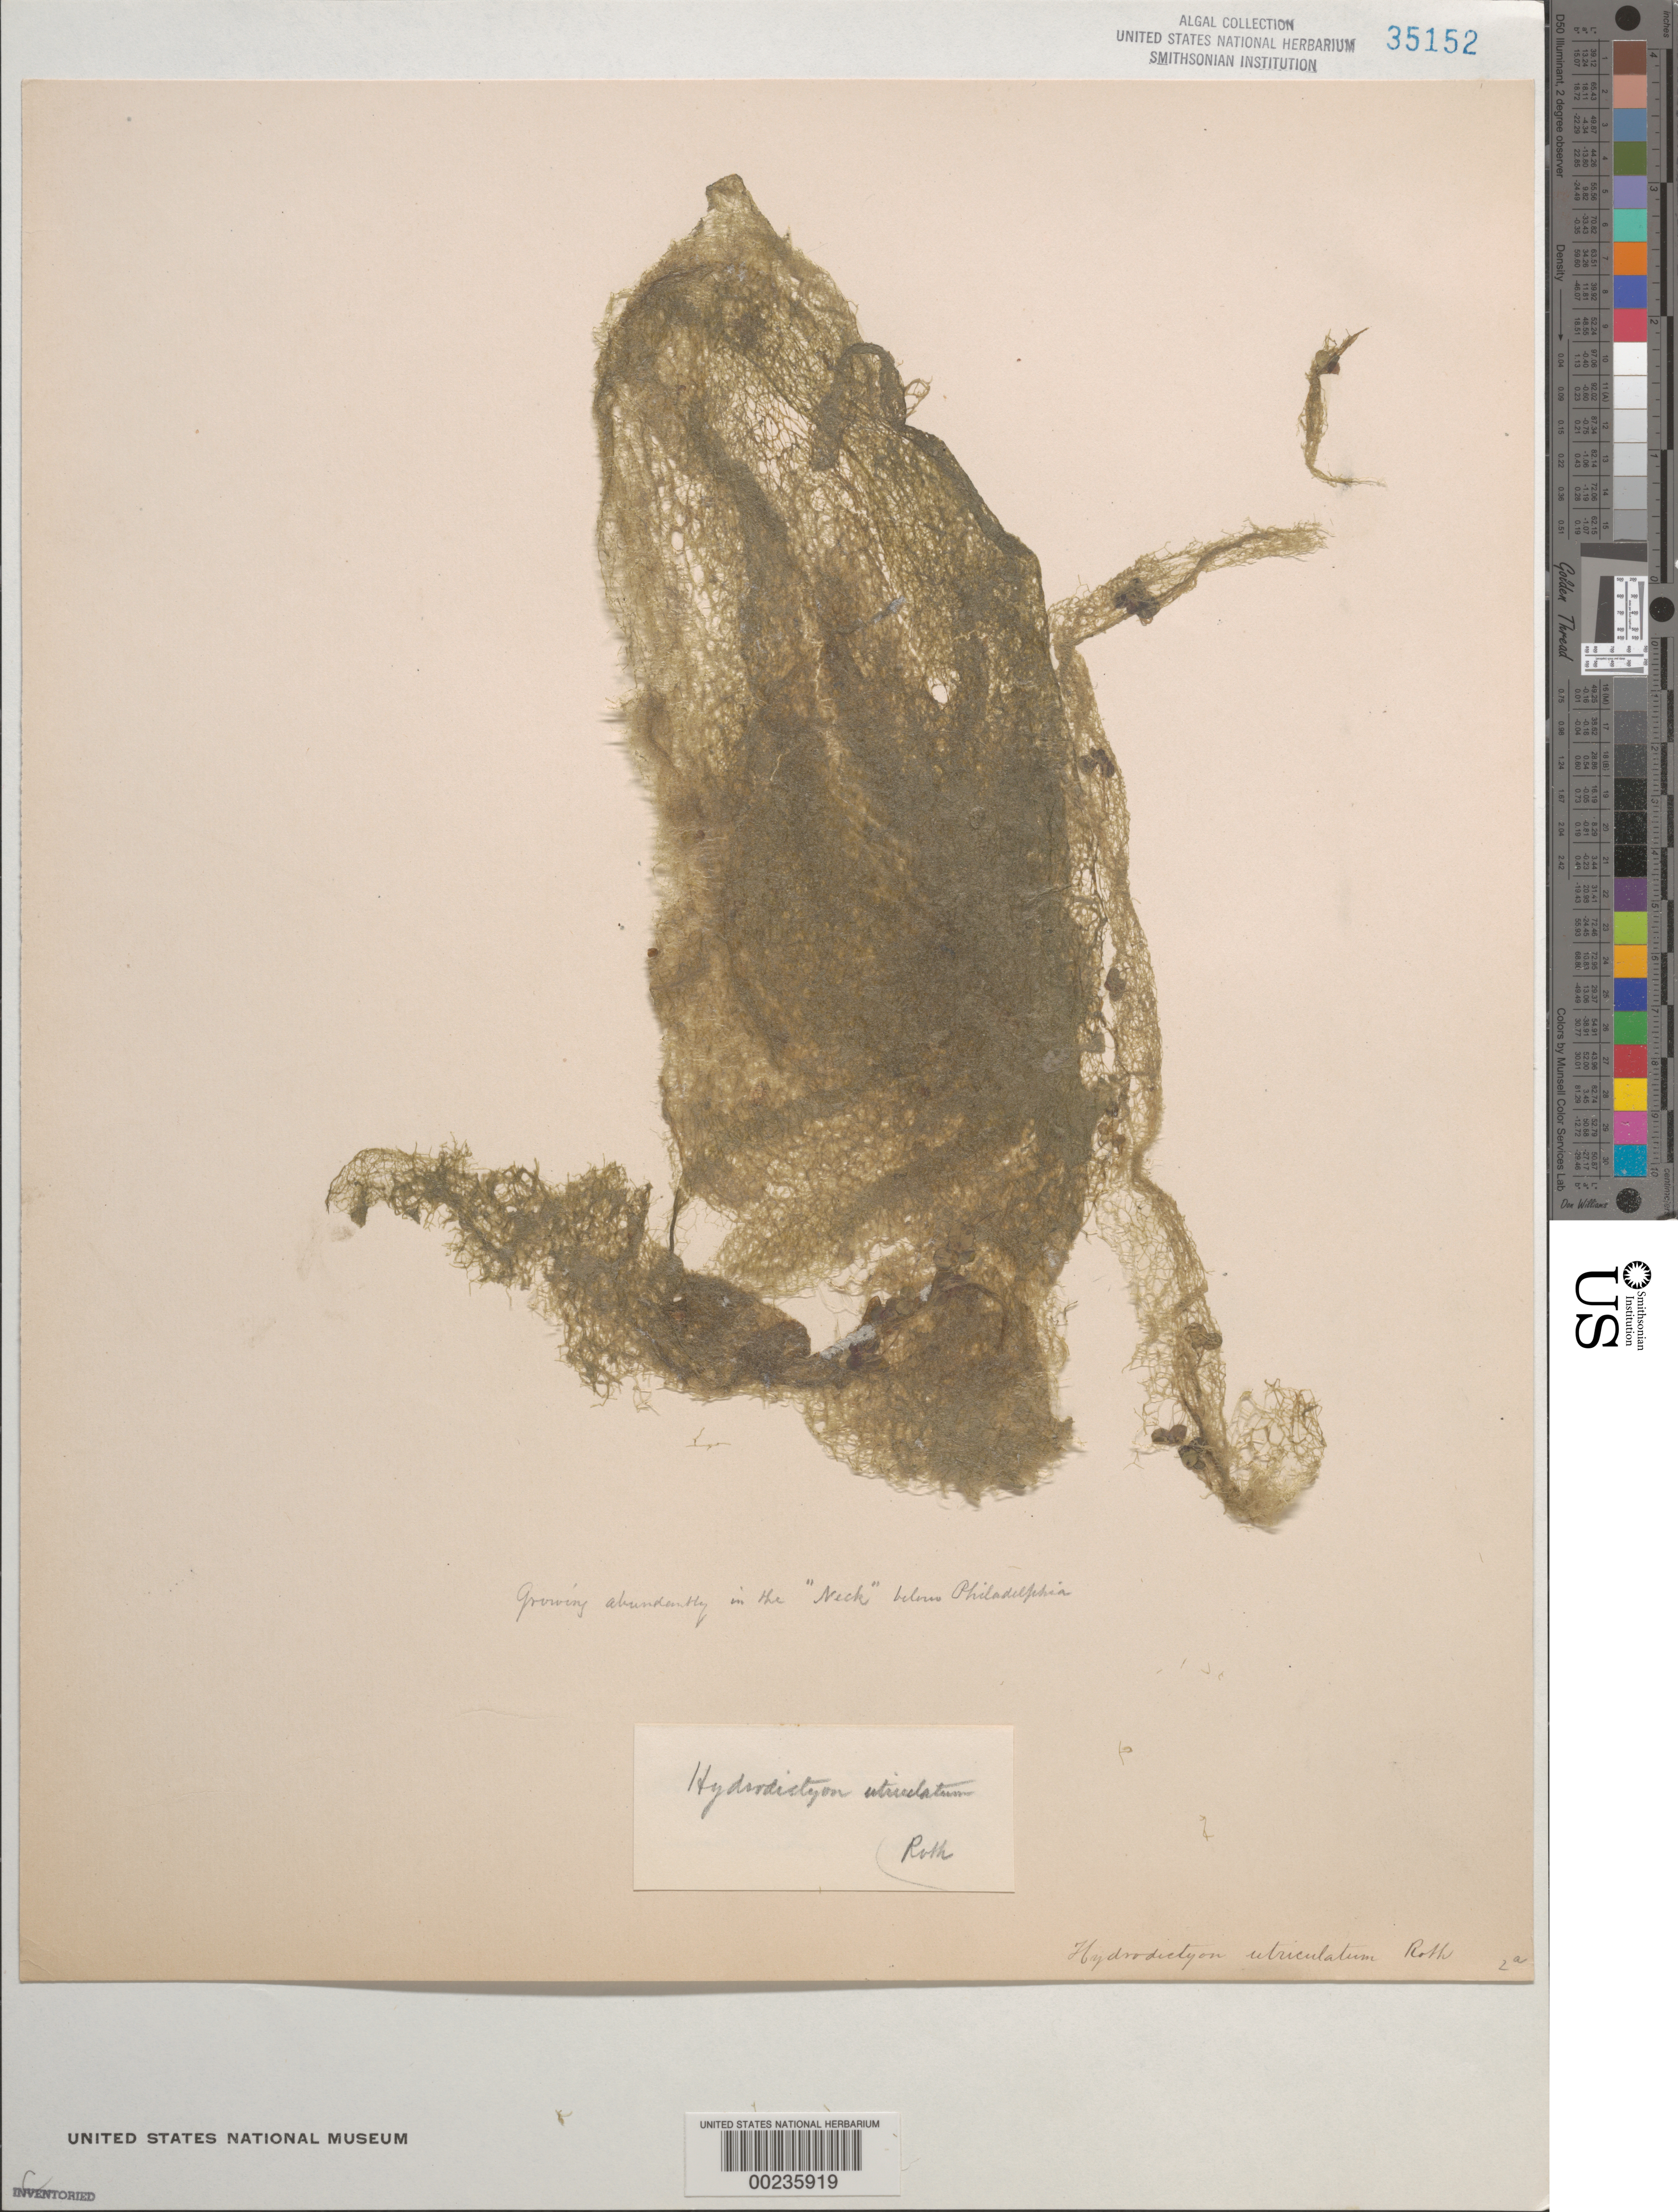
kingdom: Plantae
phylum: Chlorophyta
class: Chlorophyceae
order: Sphaeropleales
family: Hydrodictyaceae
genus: Hydrodictyon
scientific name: Hydrodictyon reticulatum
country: United States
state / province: Pennsylvania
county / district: Philadelphia County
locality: Neck below Philadelphia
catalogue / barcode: US 35152